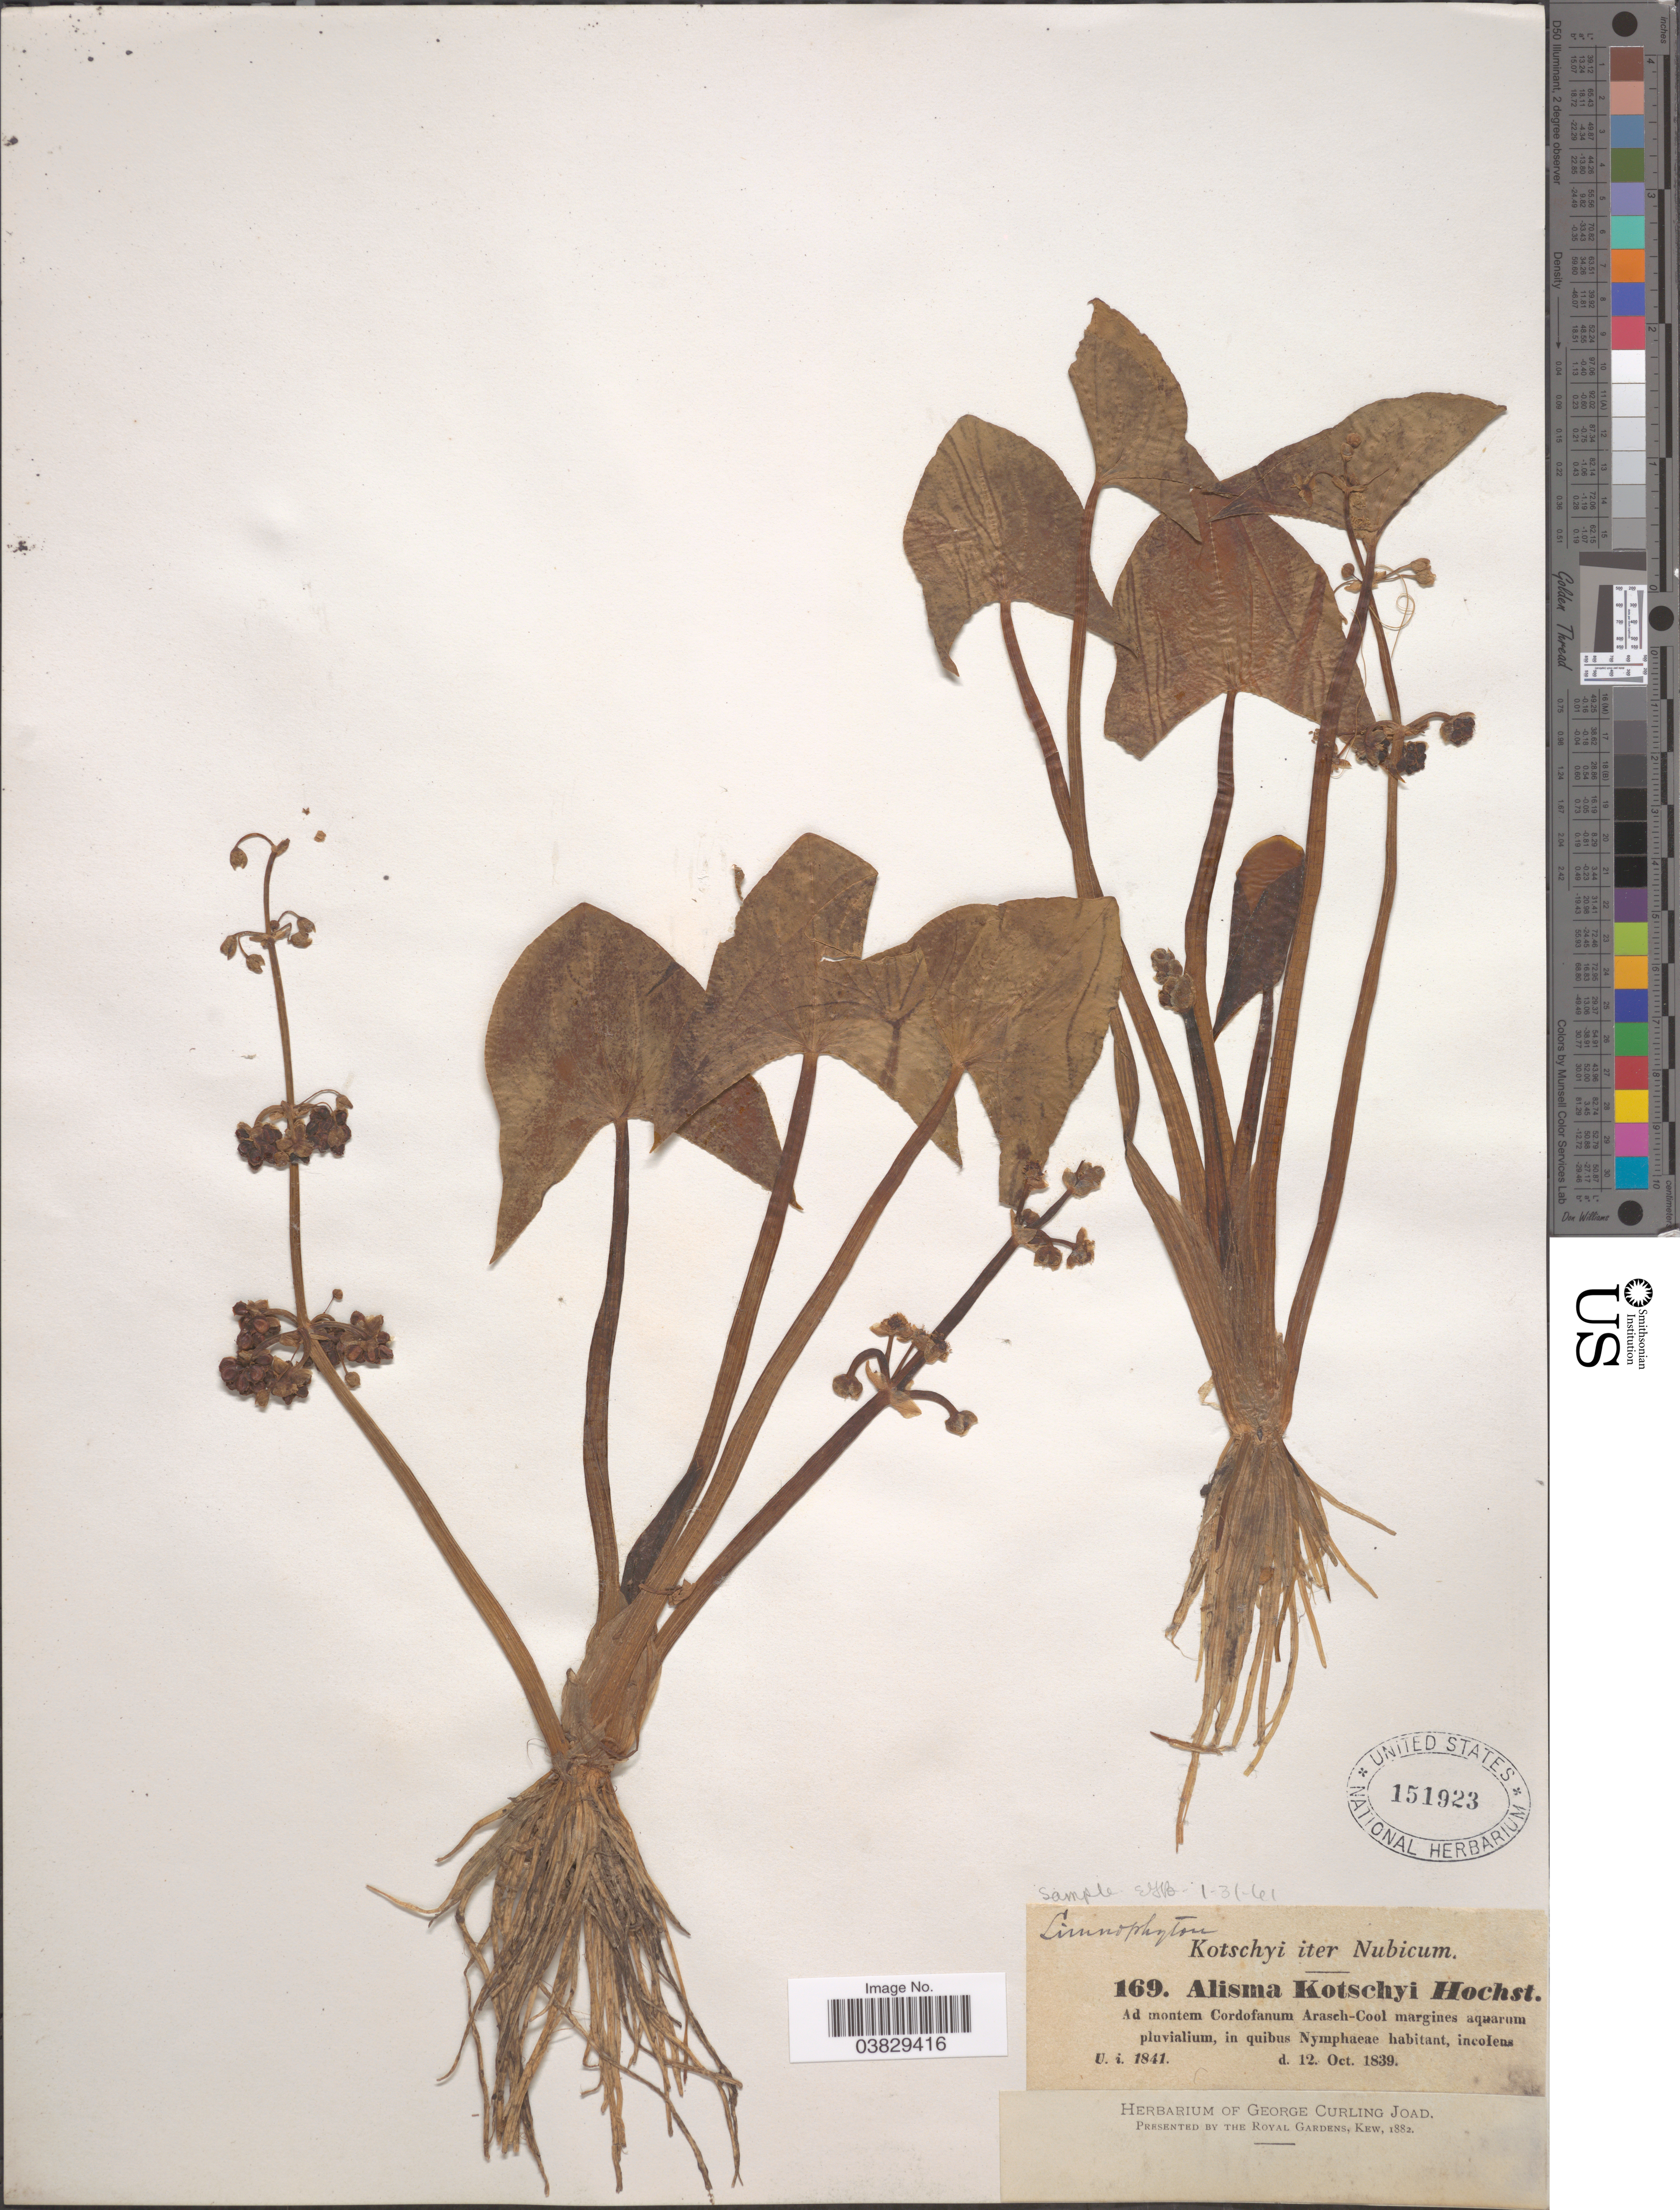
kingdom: Plantae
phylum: Tracheophyta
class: Liliopsida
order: Alismatales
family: Alismataceae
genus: Limnophyton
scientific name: Limnophyton sp.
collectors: ex herb. George Curling Joad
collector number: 169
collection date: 1839-10-12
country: Sudan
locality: Kotschyi iter Nubicum Ad montem Cordofanum Araseh-Cool margines aquarum pluvialium, in quibus Nymphaeae habitant, incoiena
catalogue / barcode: US 151923